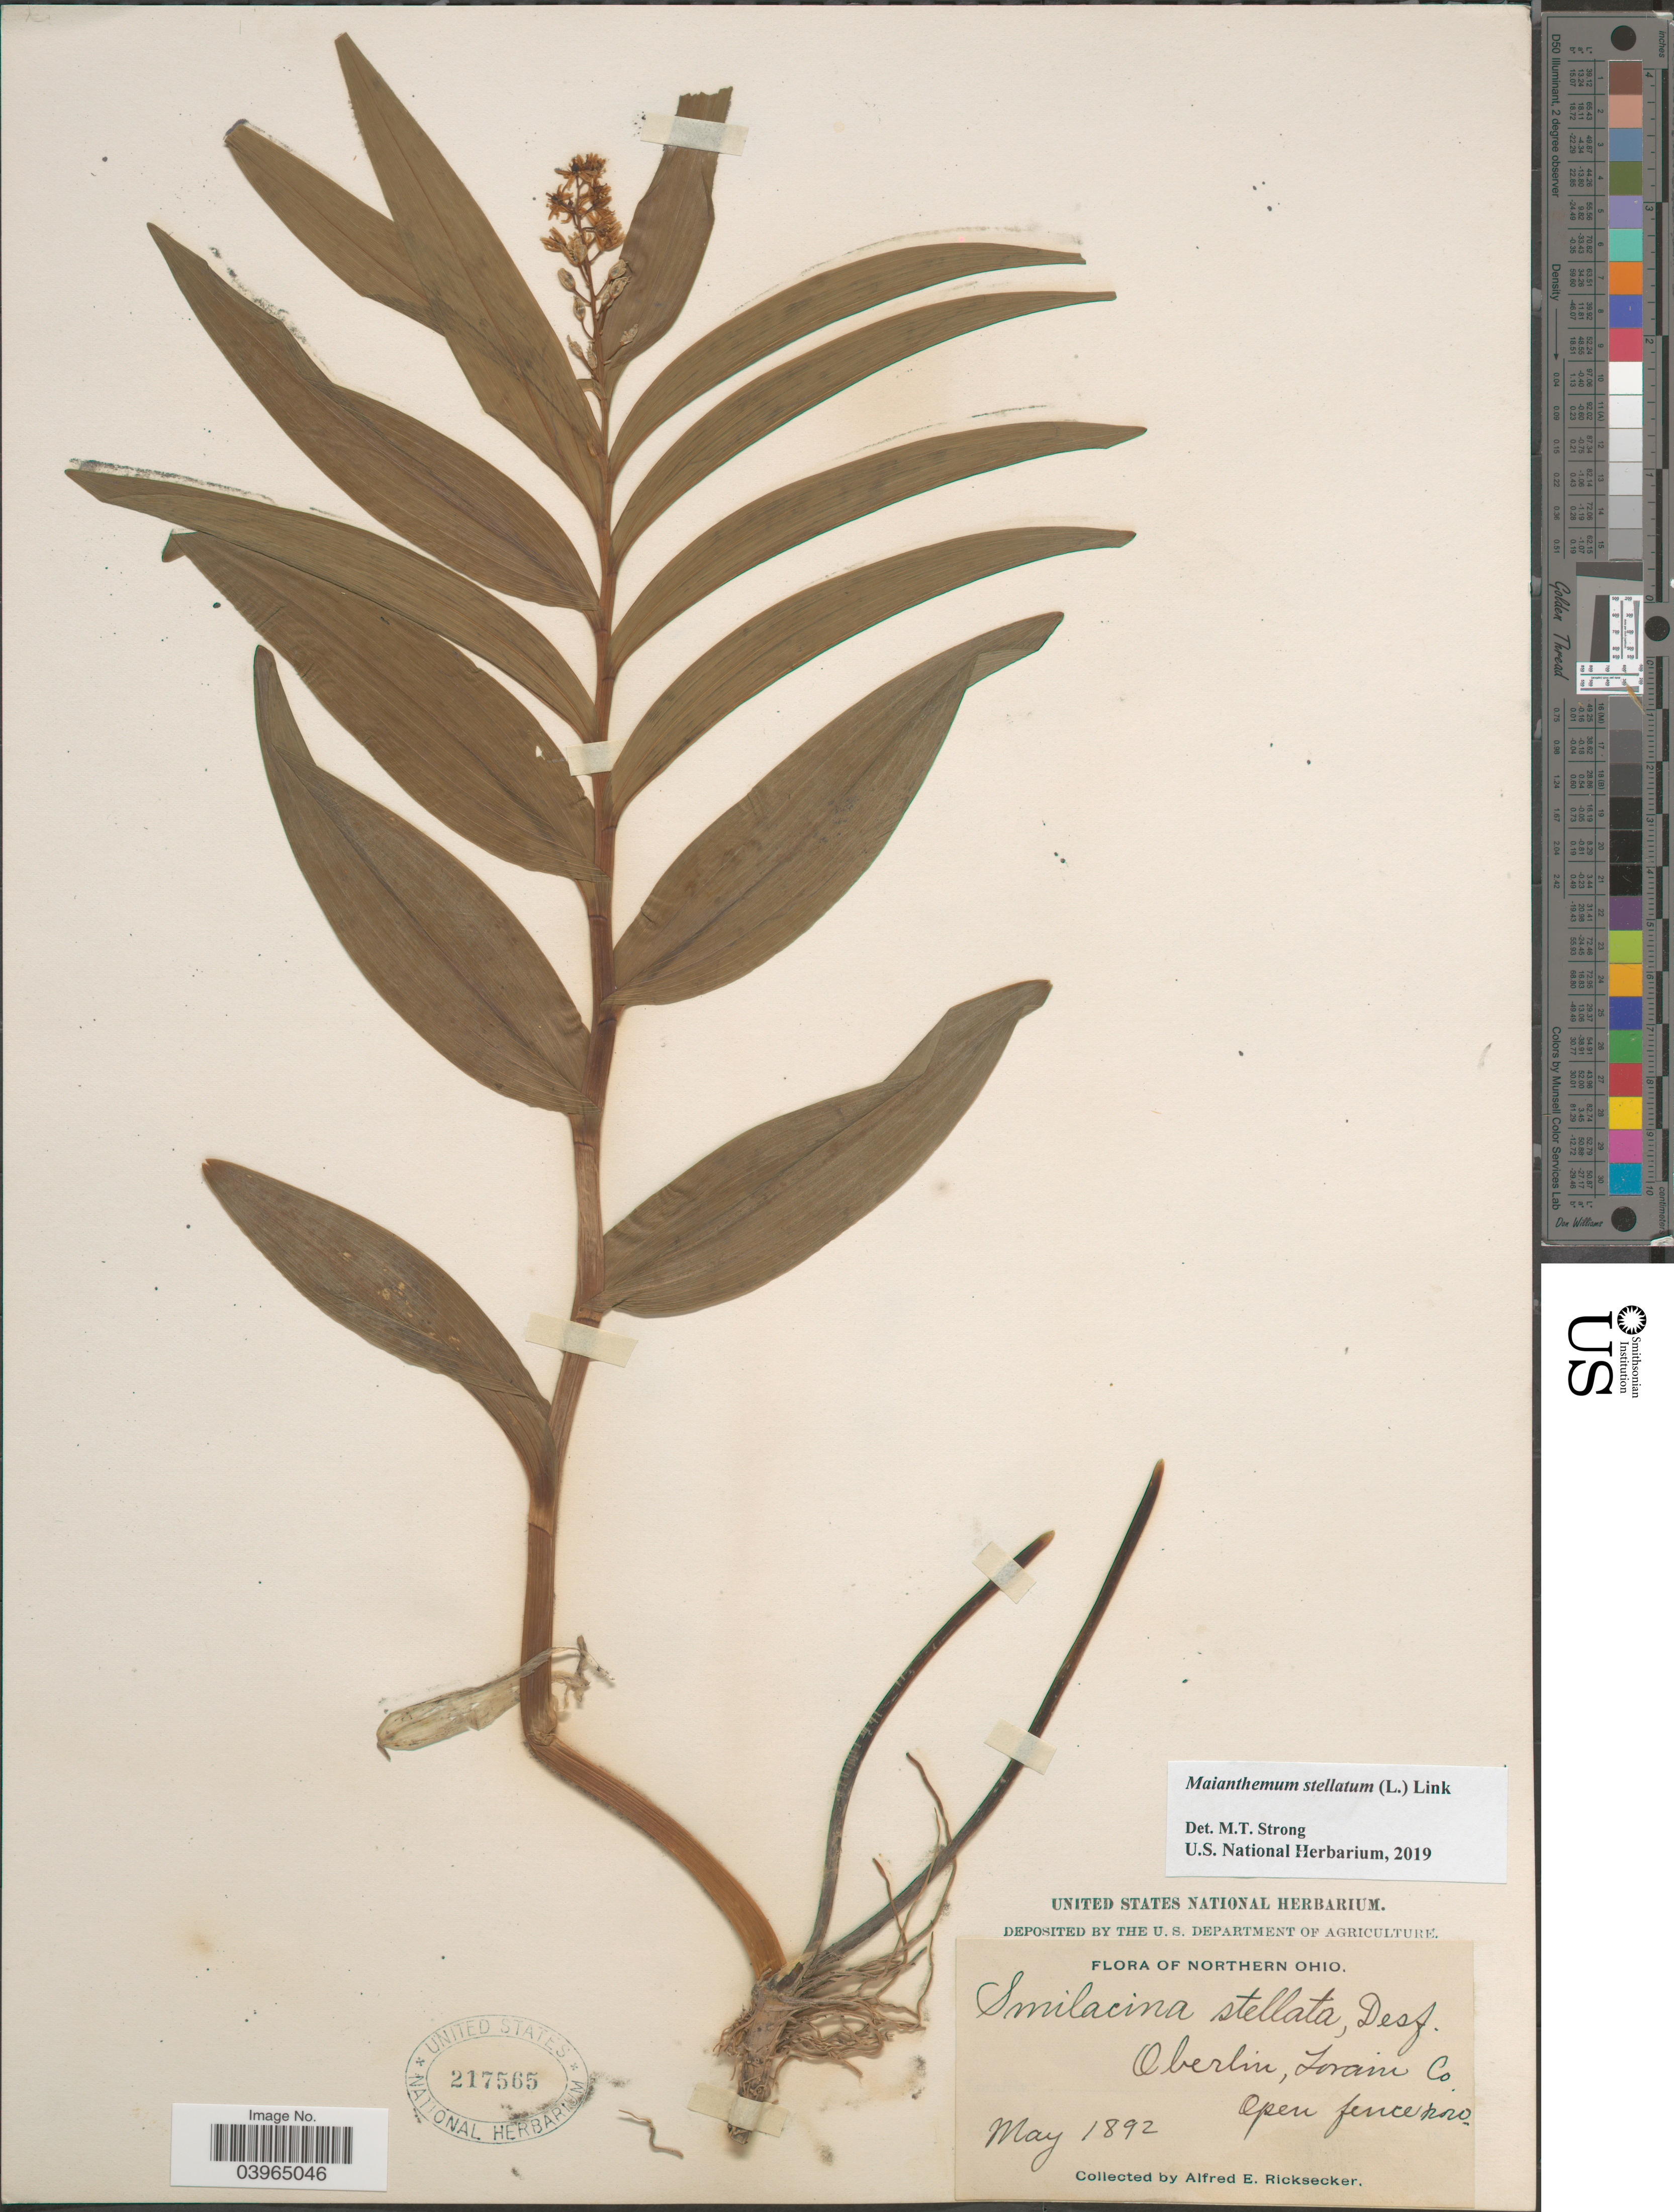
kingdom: Plantae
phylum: Tracheophyta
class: Liliopsida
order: Asparagales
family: Asparagaceae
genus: Maianthemum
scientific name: Maianthemum stellatum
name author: (L.) Link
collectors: A. E. Ricksecker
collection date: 1892-05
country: United States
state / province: Ohio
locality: Northern Ohio. Oberlin, Lorain Co. Open fence row.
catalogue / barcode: US 217565